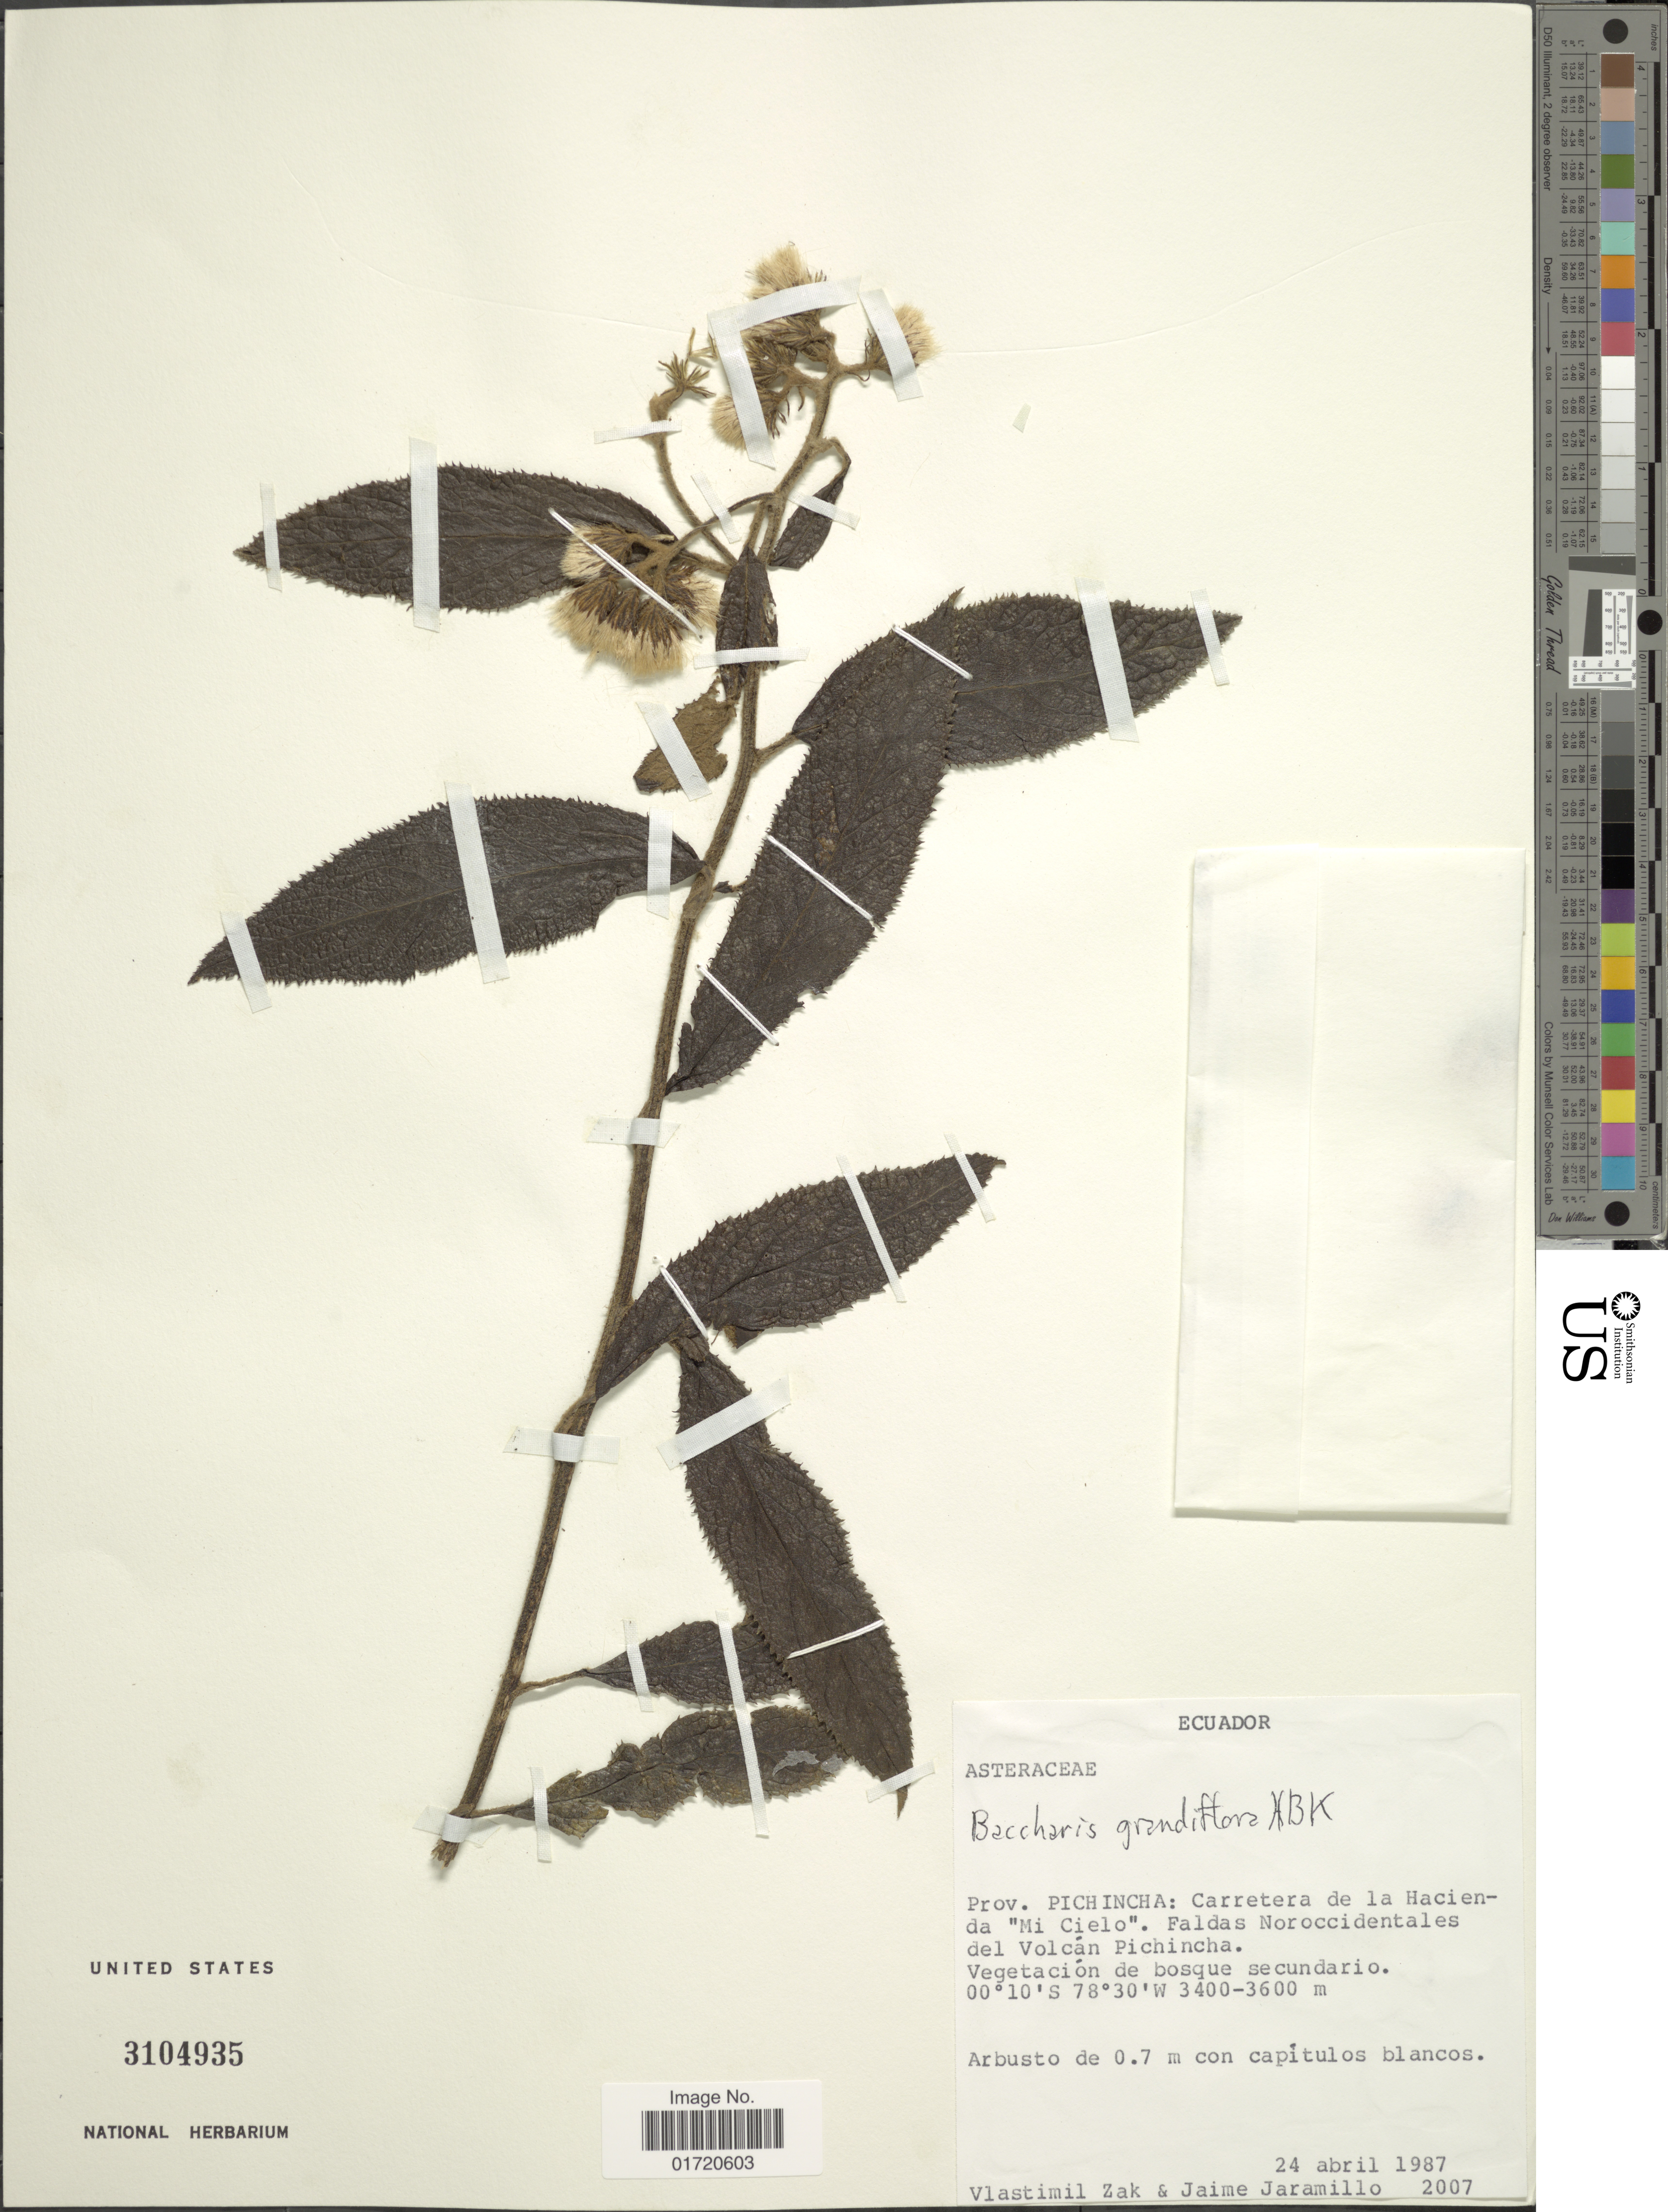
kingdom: Plantae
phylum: Tracheophyta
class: Magnoliopsida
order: Asterales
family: Asteraceae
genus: Baccharis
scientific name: Baccharis grandiflora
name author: Kunth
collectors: V. Zak & J. Jaramillo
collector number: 2007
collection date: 1987-04-24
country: Ecuador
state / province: Pichincha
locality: Carretera de la Haciend Mi Cielo. faldas Noroccidentales del Volcán Pichincha.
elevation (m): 3400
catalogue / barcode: US 3104935